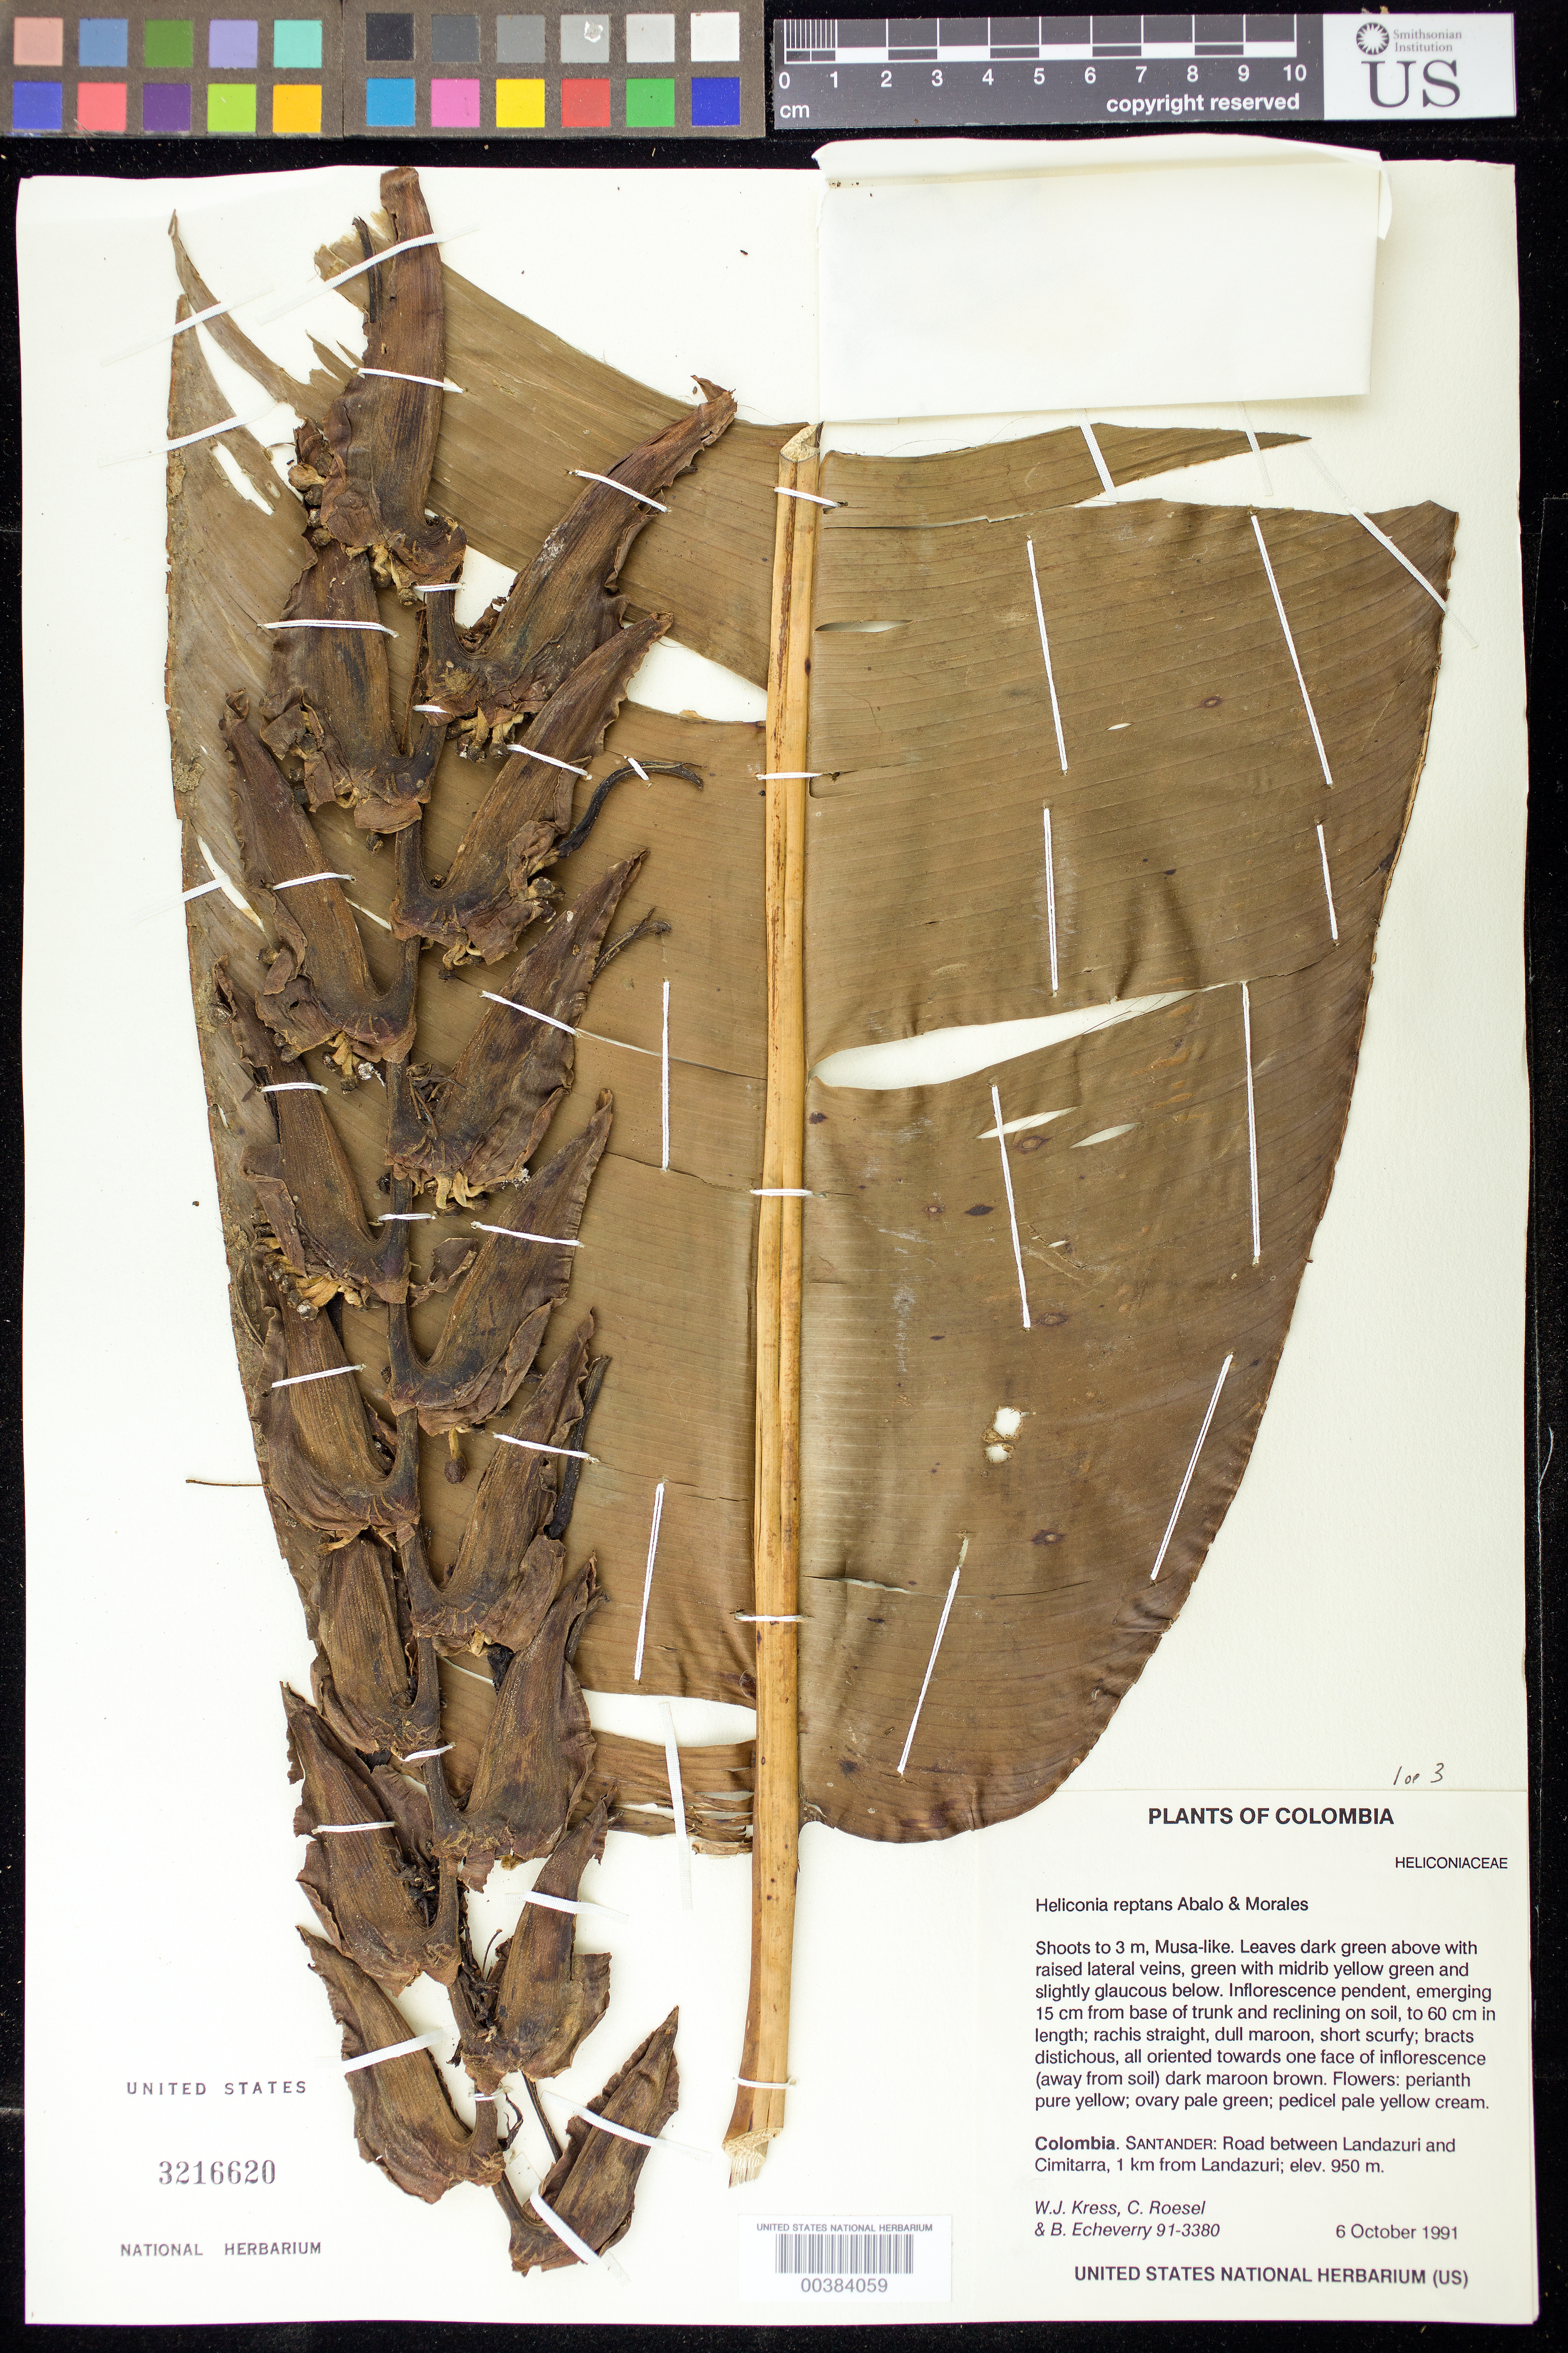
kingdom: Plantae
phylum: Tracheophyta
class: Liliopsida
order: Zingiberales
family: Heliconiaceae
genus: Heliconia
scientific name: Heliconia reptans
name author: Abalo & G. Morales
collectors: W. J. Kress, C. S. Roesel & B. Echeverry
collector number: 91-3380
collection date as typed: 06 Oct 1991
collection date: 1991-10-06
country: Colombia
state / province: Santander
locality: Between Landazuri and Cimitarra, 1 km from Landazuri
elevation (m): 950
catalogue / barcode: US 3216620